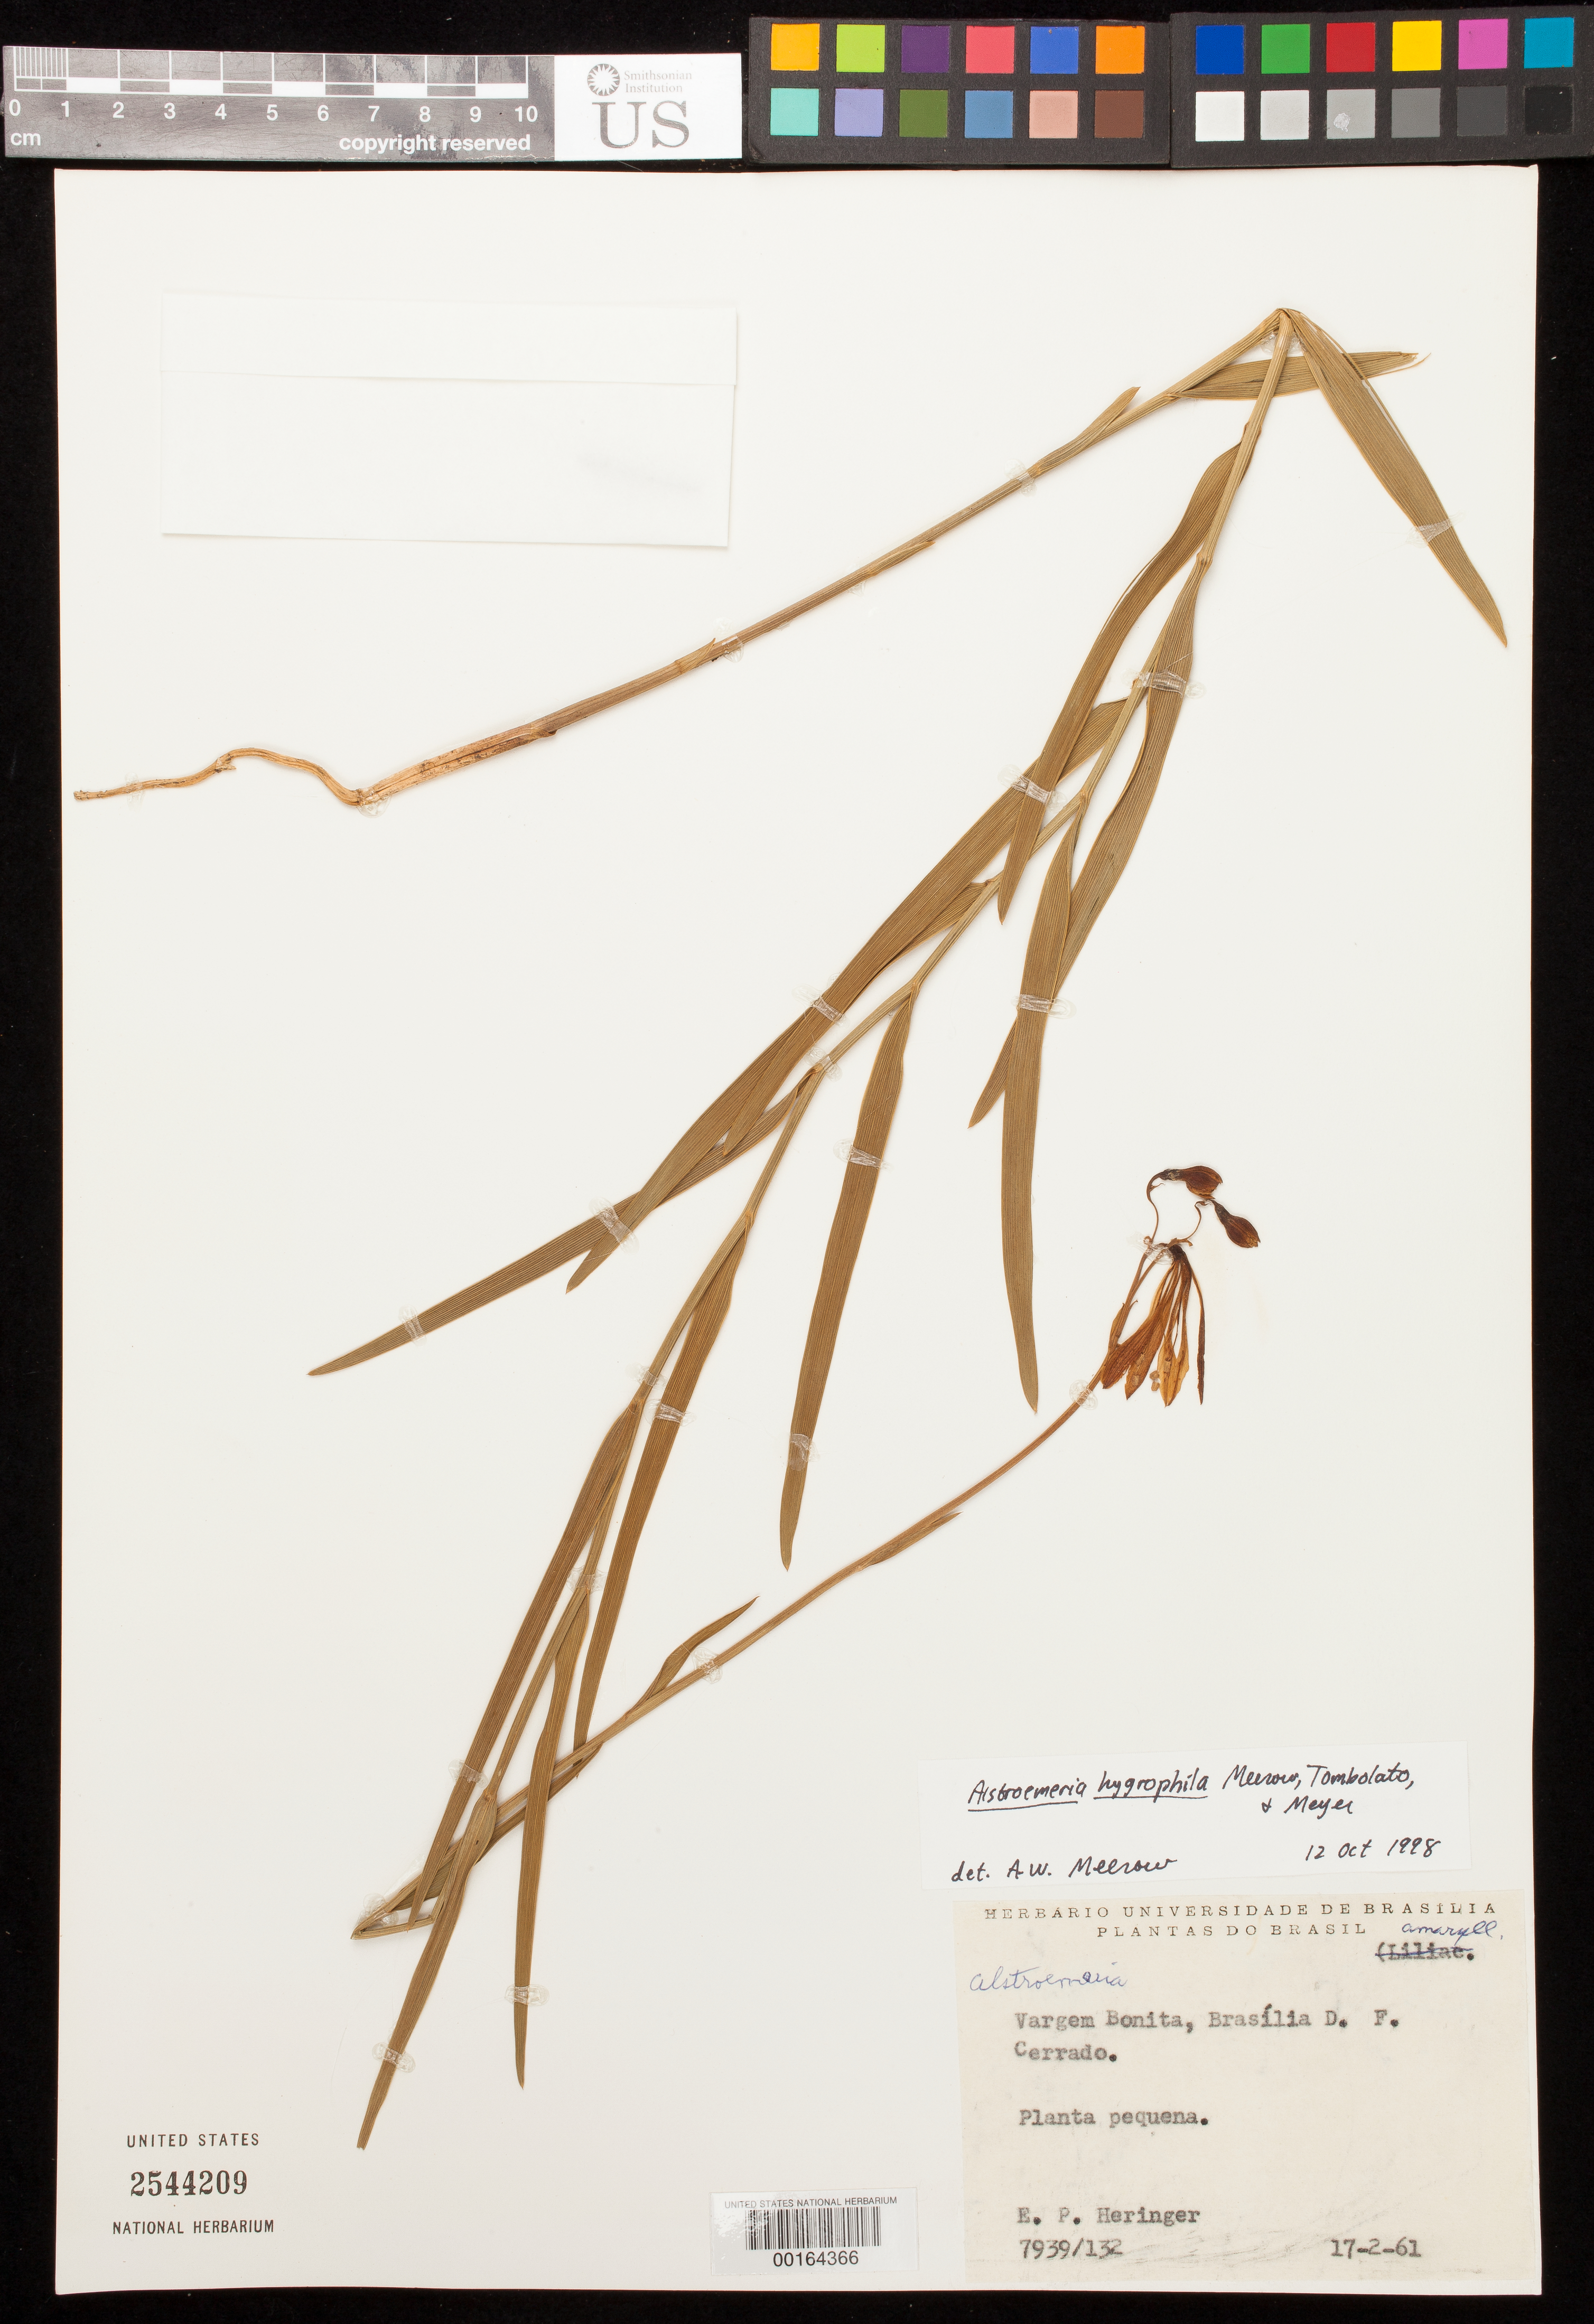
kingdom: Plantae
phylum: Tracheophyta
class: Liliopsida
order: Liliales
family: Alstroemeriaceae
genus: Alstroemeria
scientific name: Alstroemeria hygrophila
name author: Meerow et al.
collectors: E. P. Heringer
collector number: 7939 / 132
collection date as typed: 17 Feb 1961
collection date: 1961-02-17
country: Brazil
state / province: Distrito Federal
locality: Brasilia; vargem bonita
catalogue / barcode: US 2544209